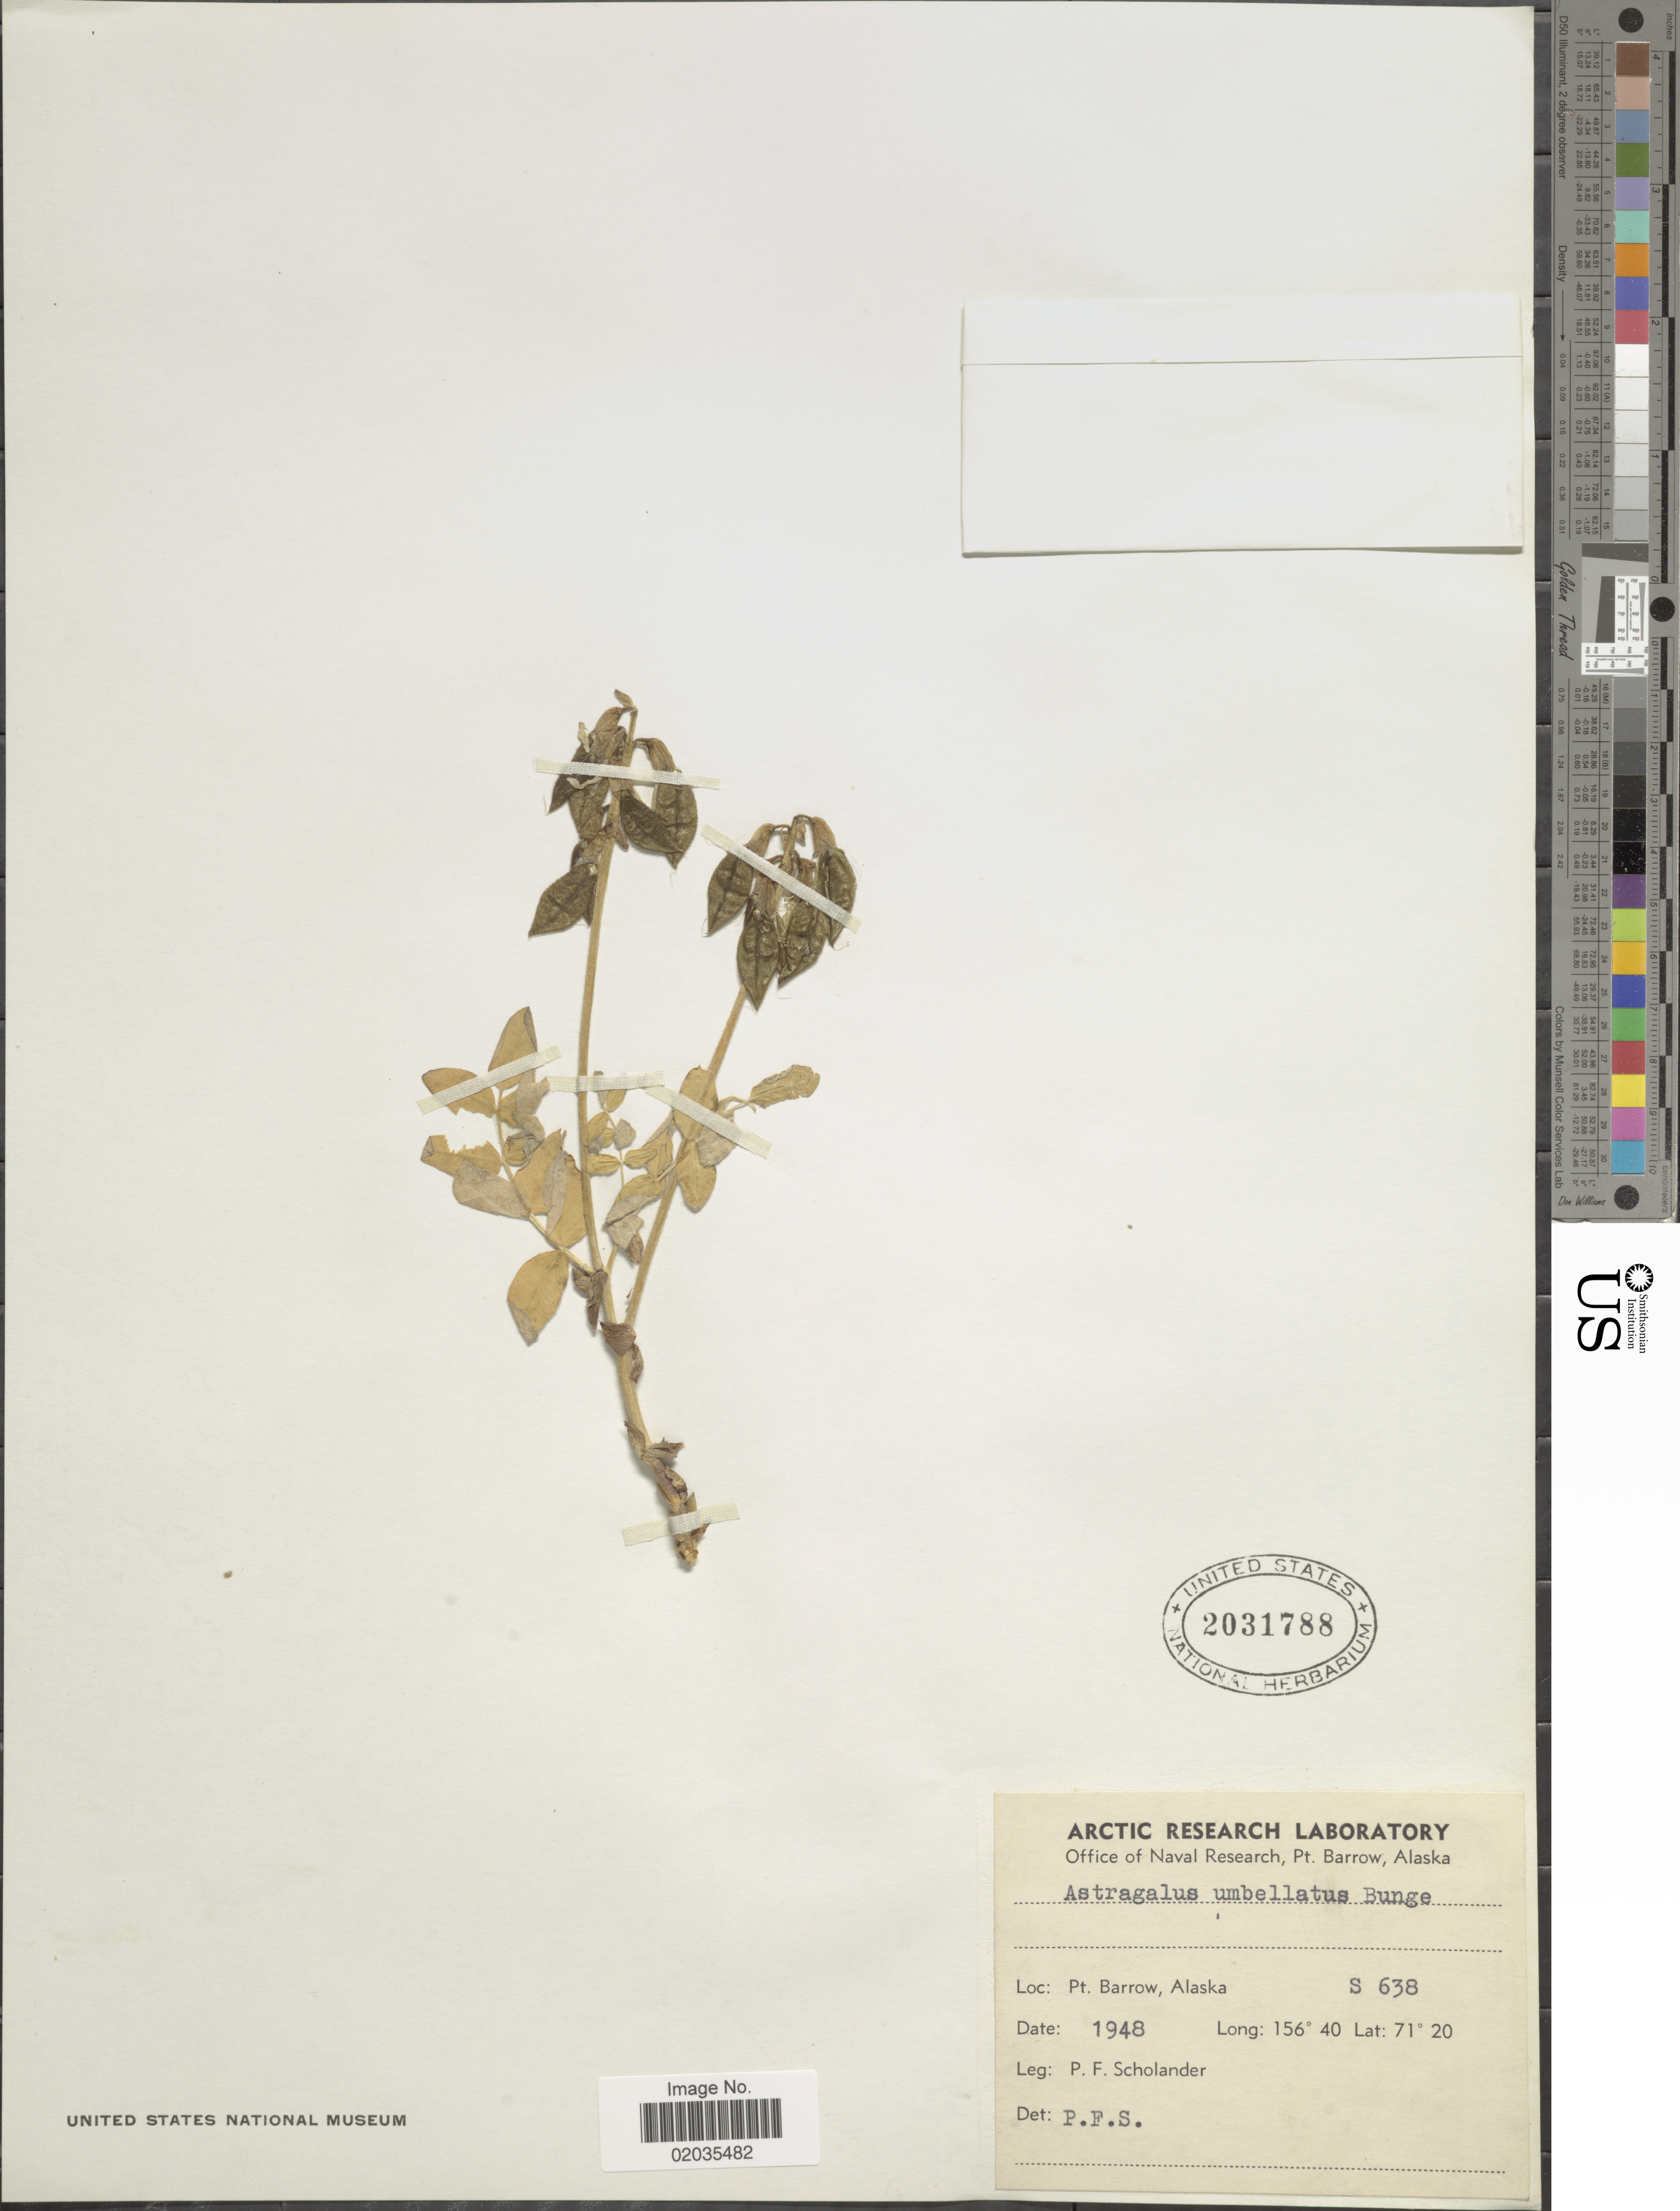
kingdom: Plantae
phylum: Tracheophyta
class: Magnoliopsida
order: Fabales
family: Fabaceae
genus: Astragalus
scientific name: Astragalus umbellatus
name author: Bunge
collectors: P. Scholander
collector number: S 638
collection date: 1948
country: United States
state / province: Alaska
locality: Pt. Barrow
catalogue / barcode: US 2031788